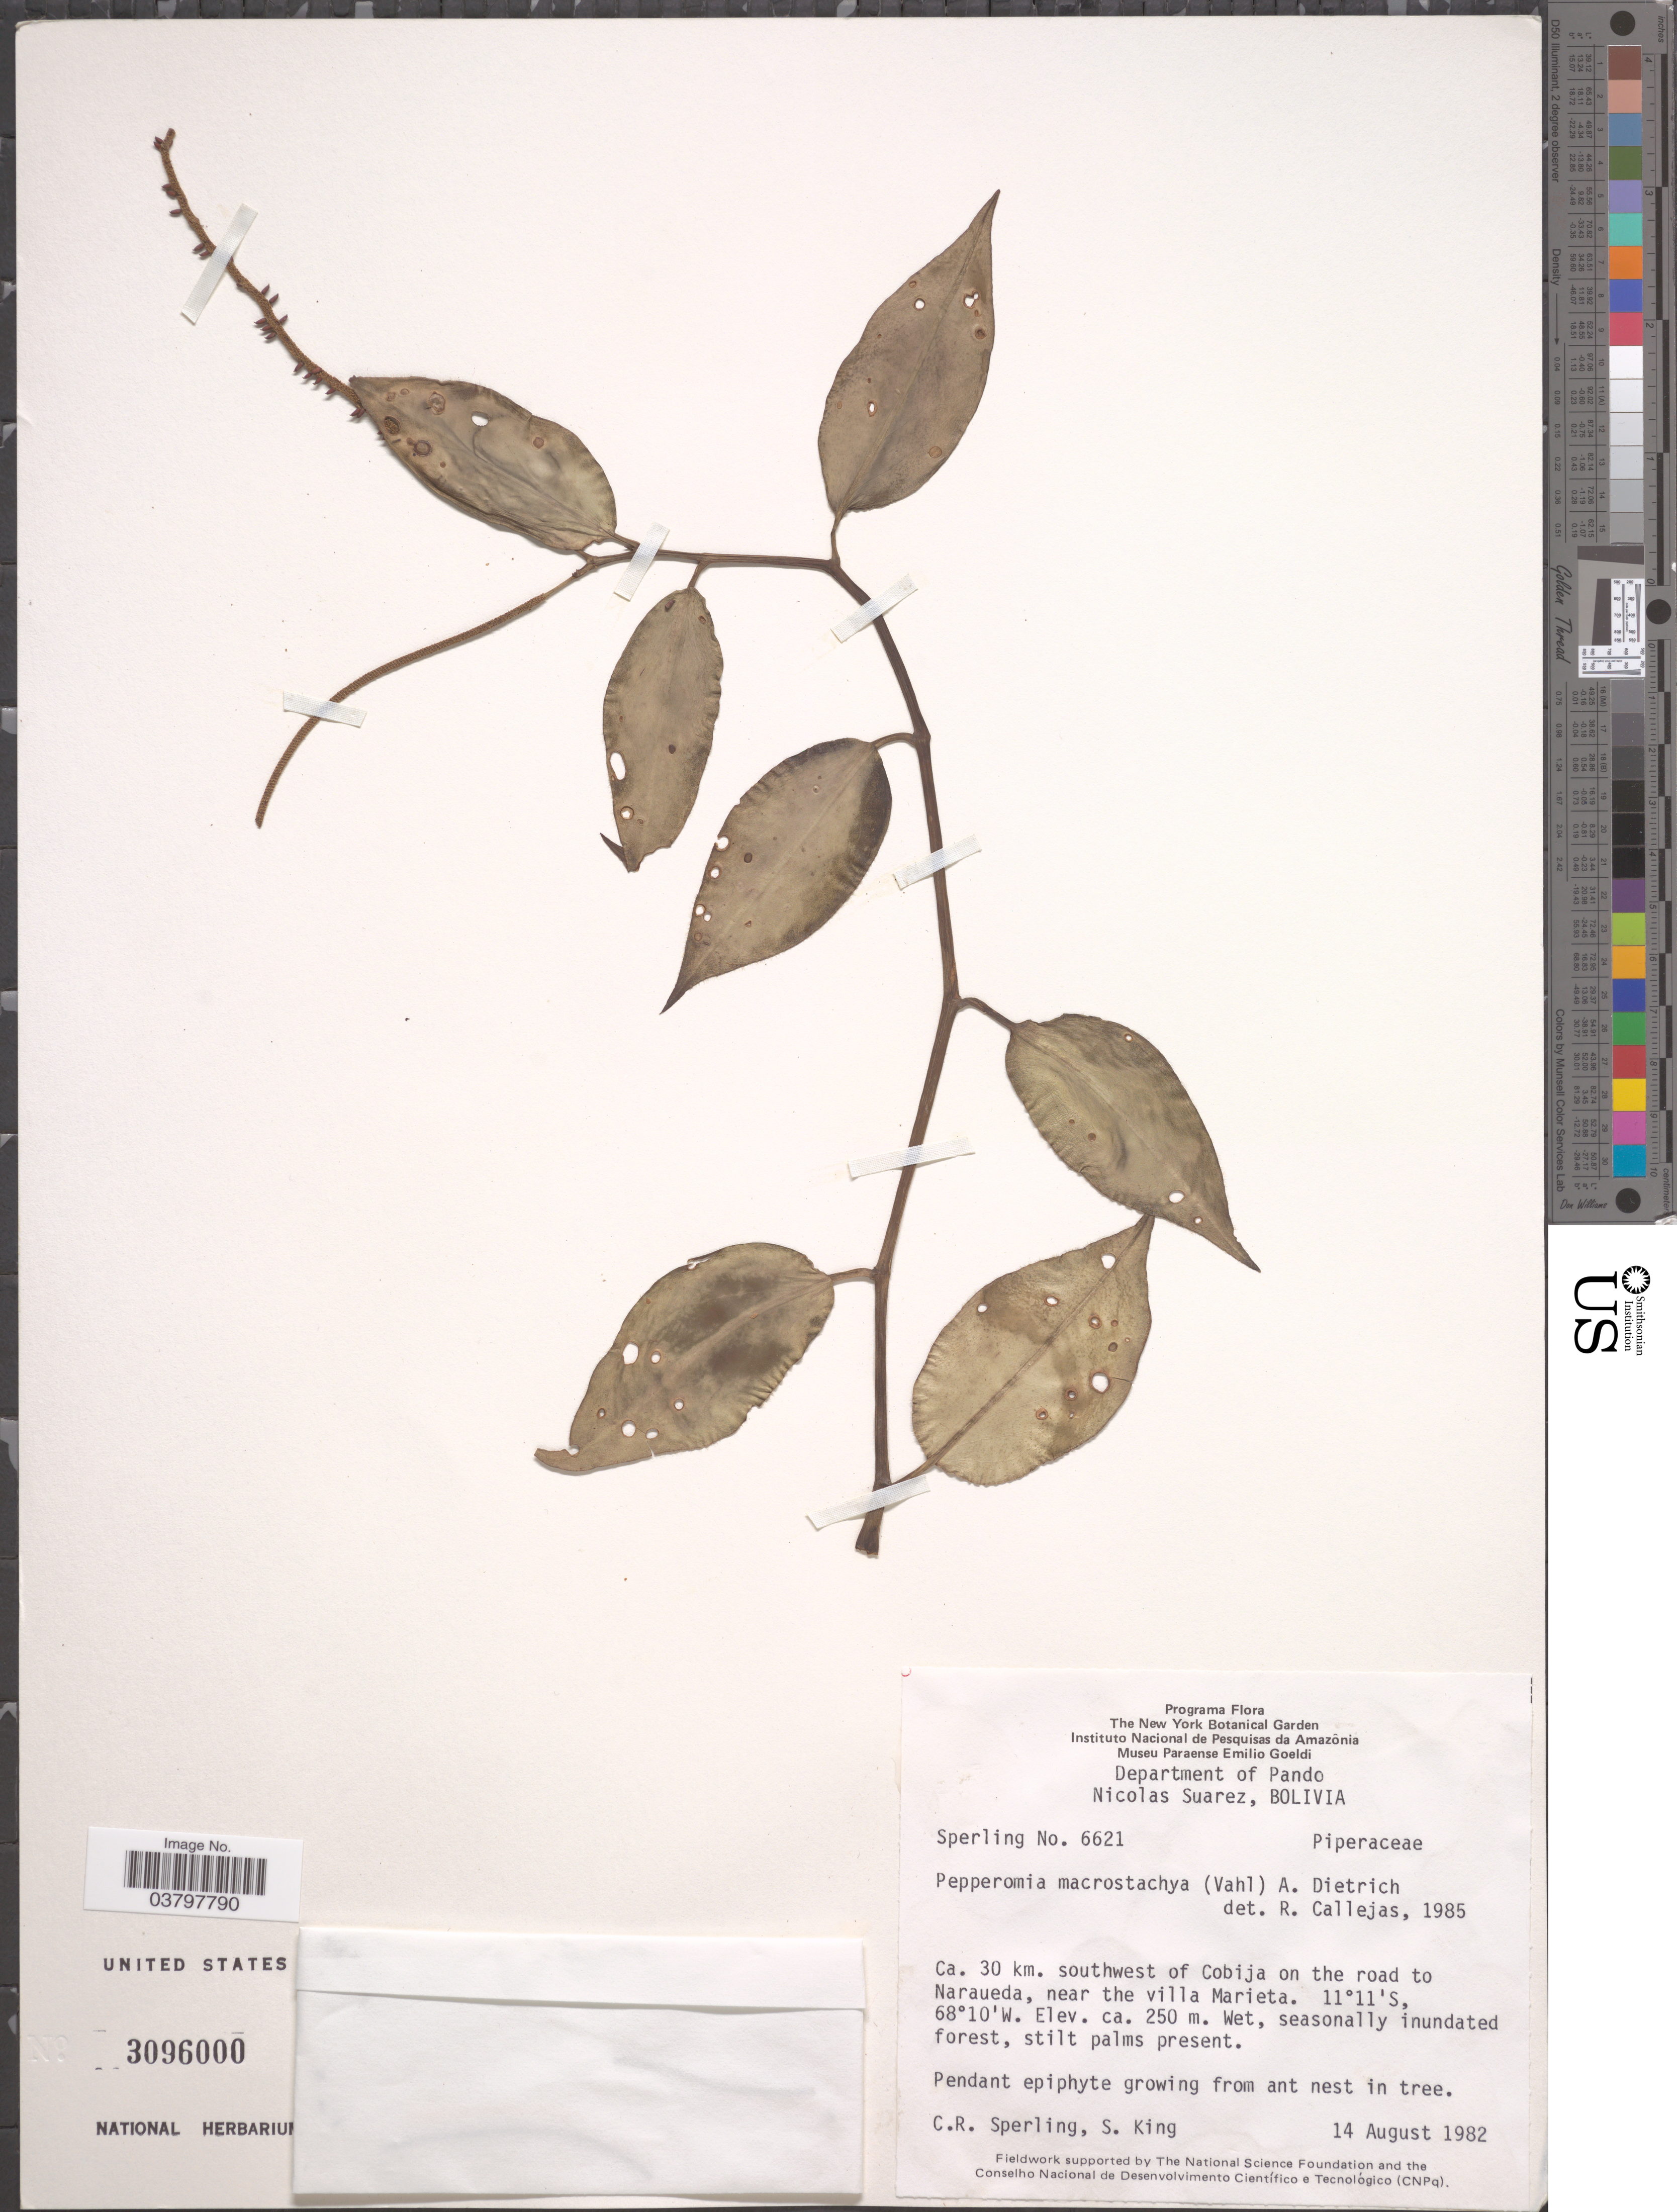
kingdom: Plantae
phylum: Tracheophyta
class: Magnoliopsida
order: Piperales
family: Piperaceae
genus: Peperomia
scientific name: Peperomia macrostachya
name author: (Vahl) A. Dietr.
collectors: C. R. Sperling & S. King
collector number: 6621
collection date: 1982-08-14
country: Bolivia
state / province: Pando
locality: Department of Pando. Nicolas Suarez. Ca. 30 km. southwest of Cobija on the road to Naraueda, near the villa Marieta.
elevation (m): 250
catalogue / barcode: US 3096000